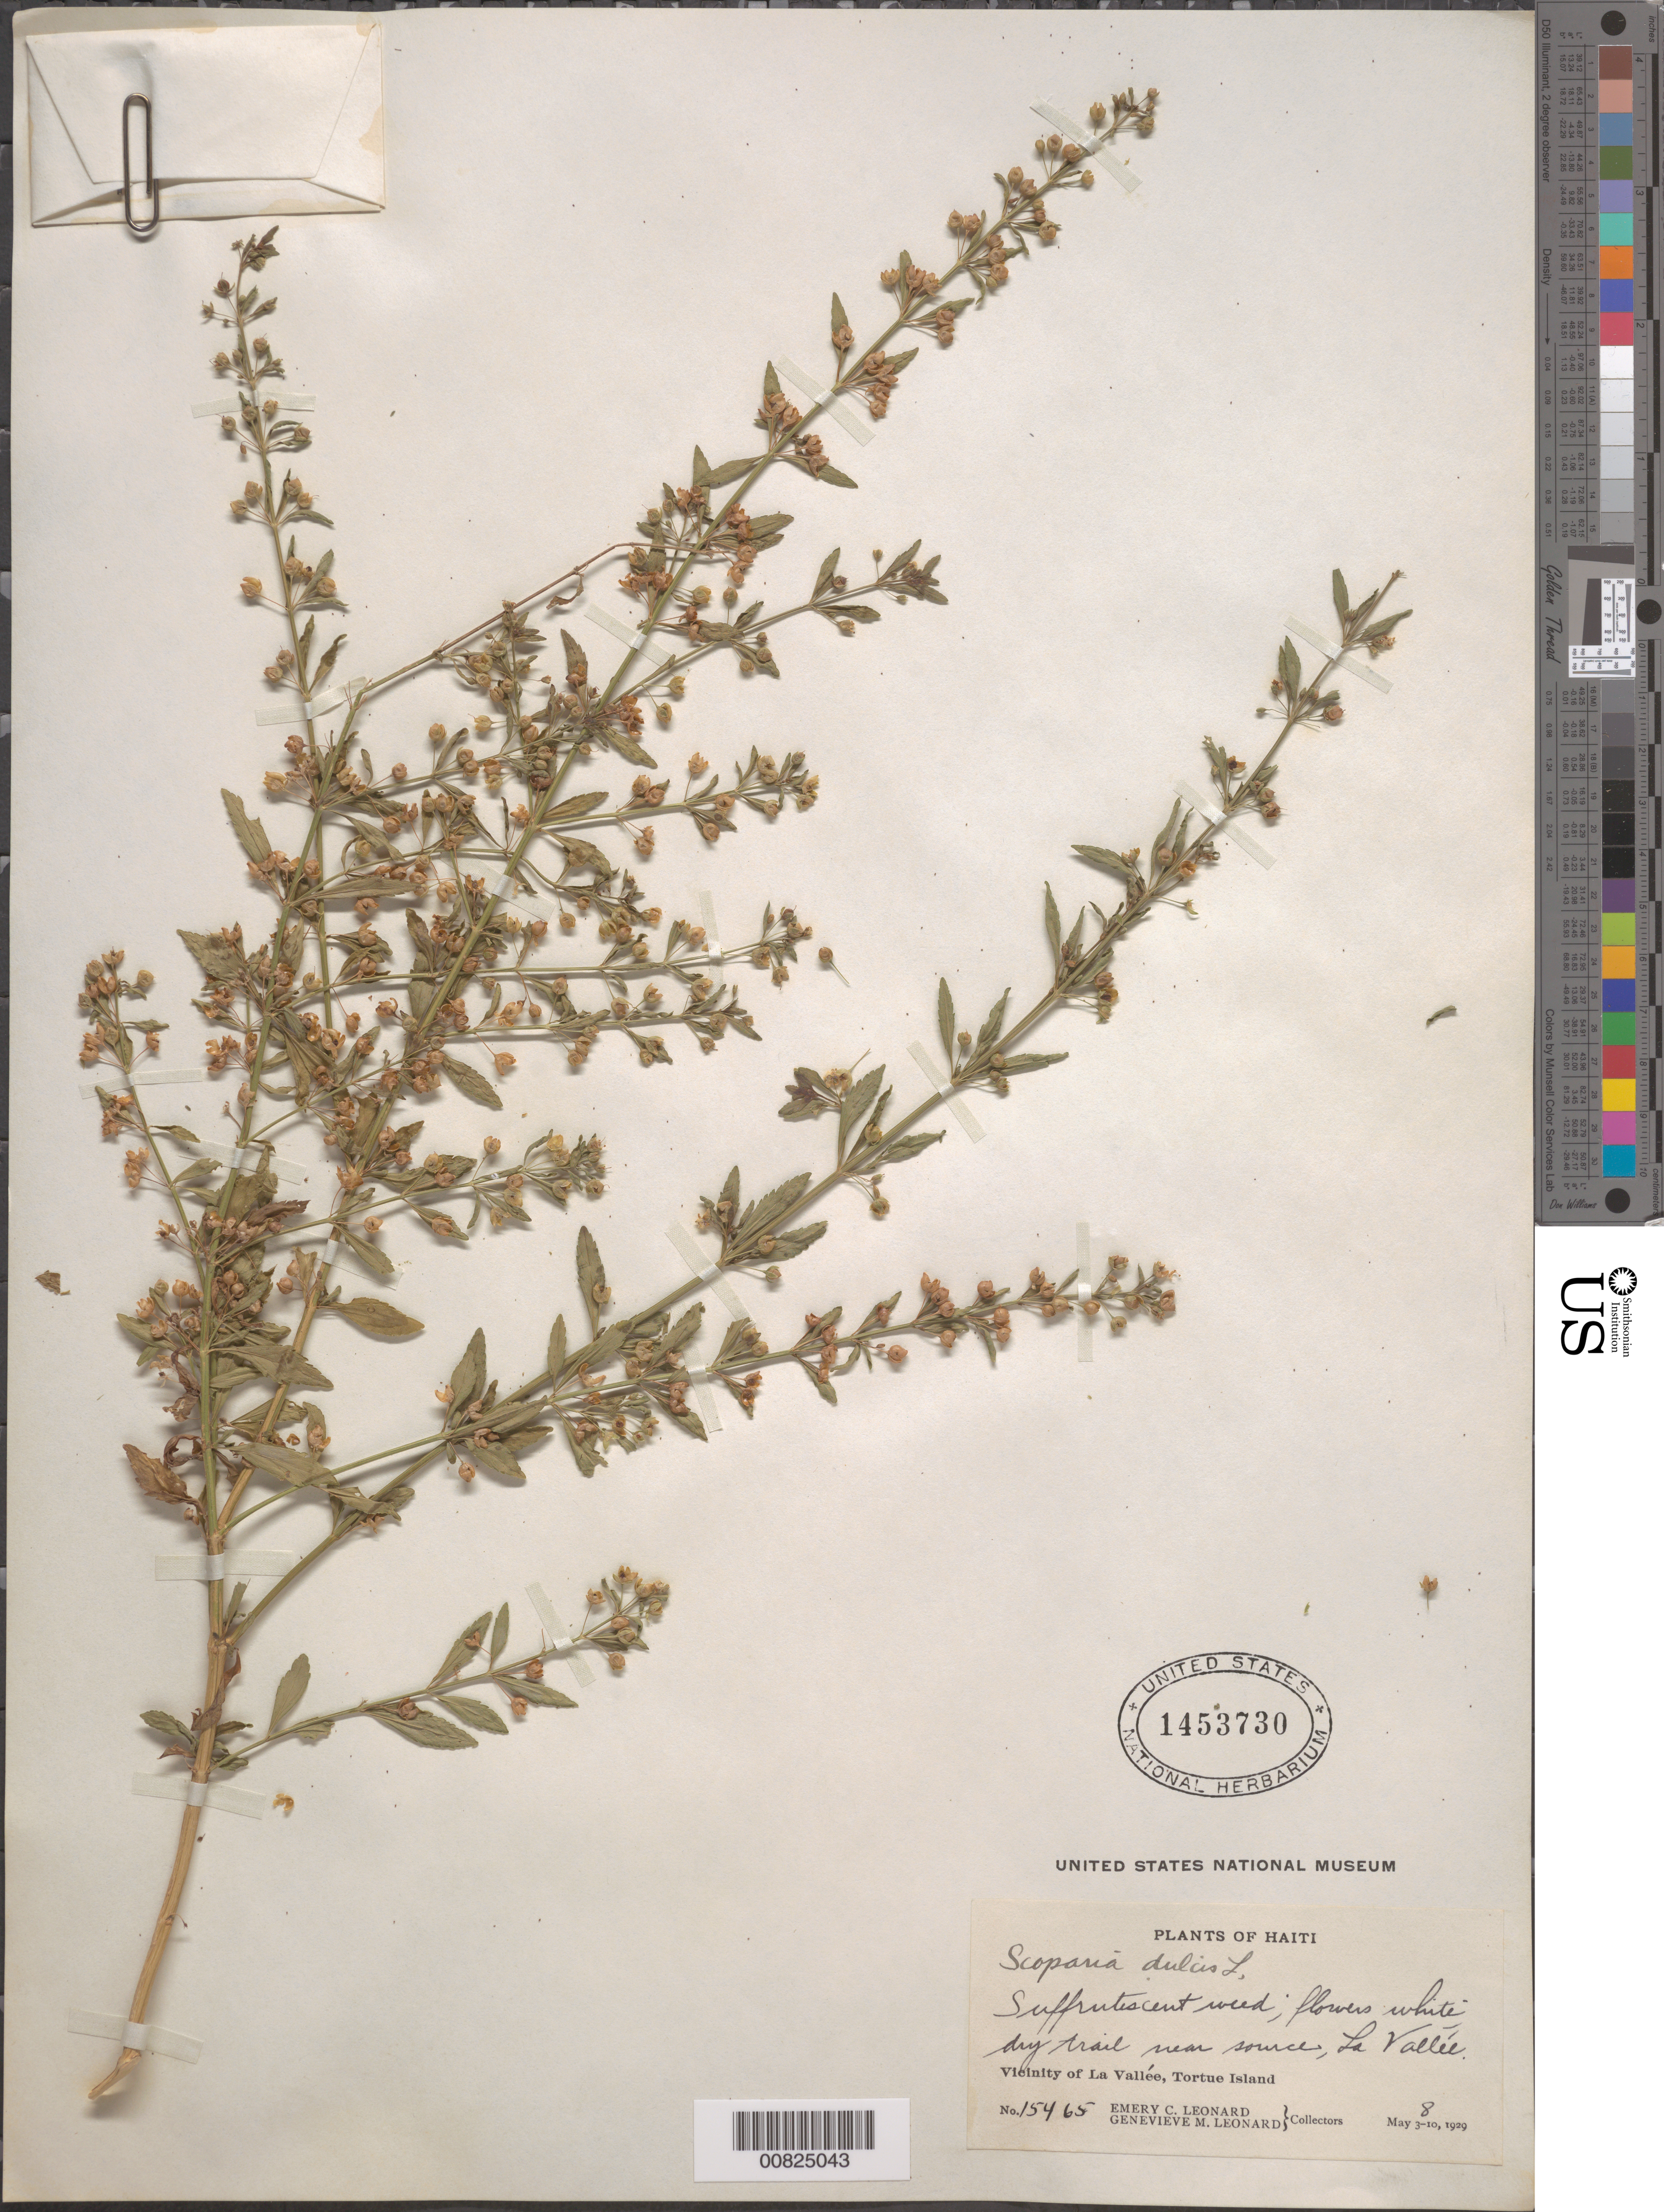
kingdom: Plantae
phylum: Tracheophyta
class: Magnoliopsida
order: Lamiales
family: Plantaginaceae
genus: Scoparia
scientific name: Scoparia dulcis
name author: L.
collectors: E. C. Leonard & G. M. Leonard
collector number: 15465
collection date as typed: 08 May 1929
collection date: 1929-05-08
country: Haiti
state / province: Nord-Ouest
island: Île de la Tortue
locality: Vicinity of La Vallée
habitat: Dry trail near source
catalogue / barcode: US 1453730